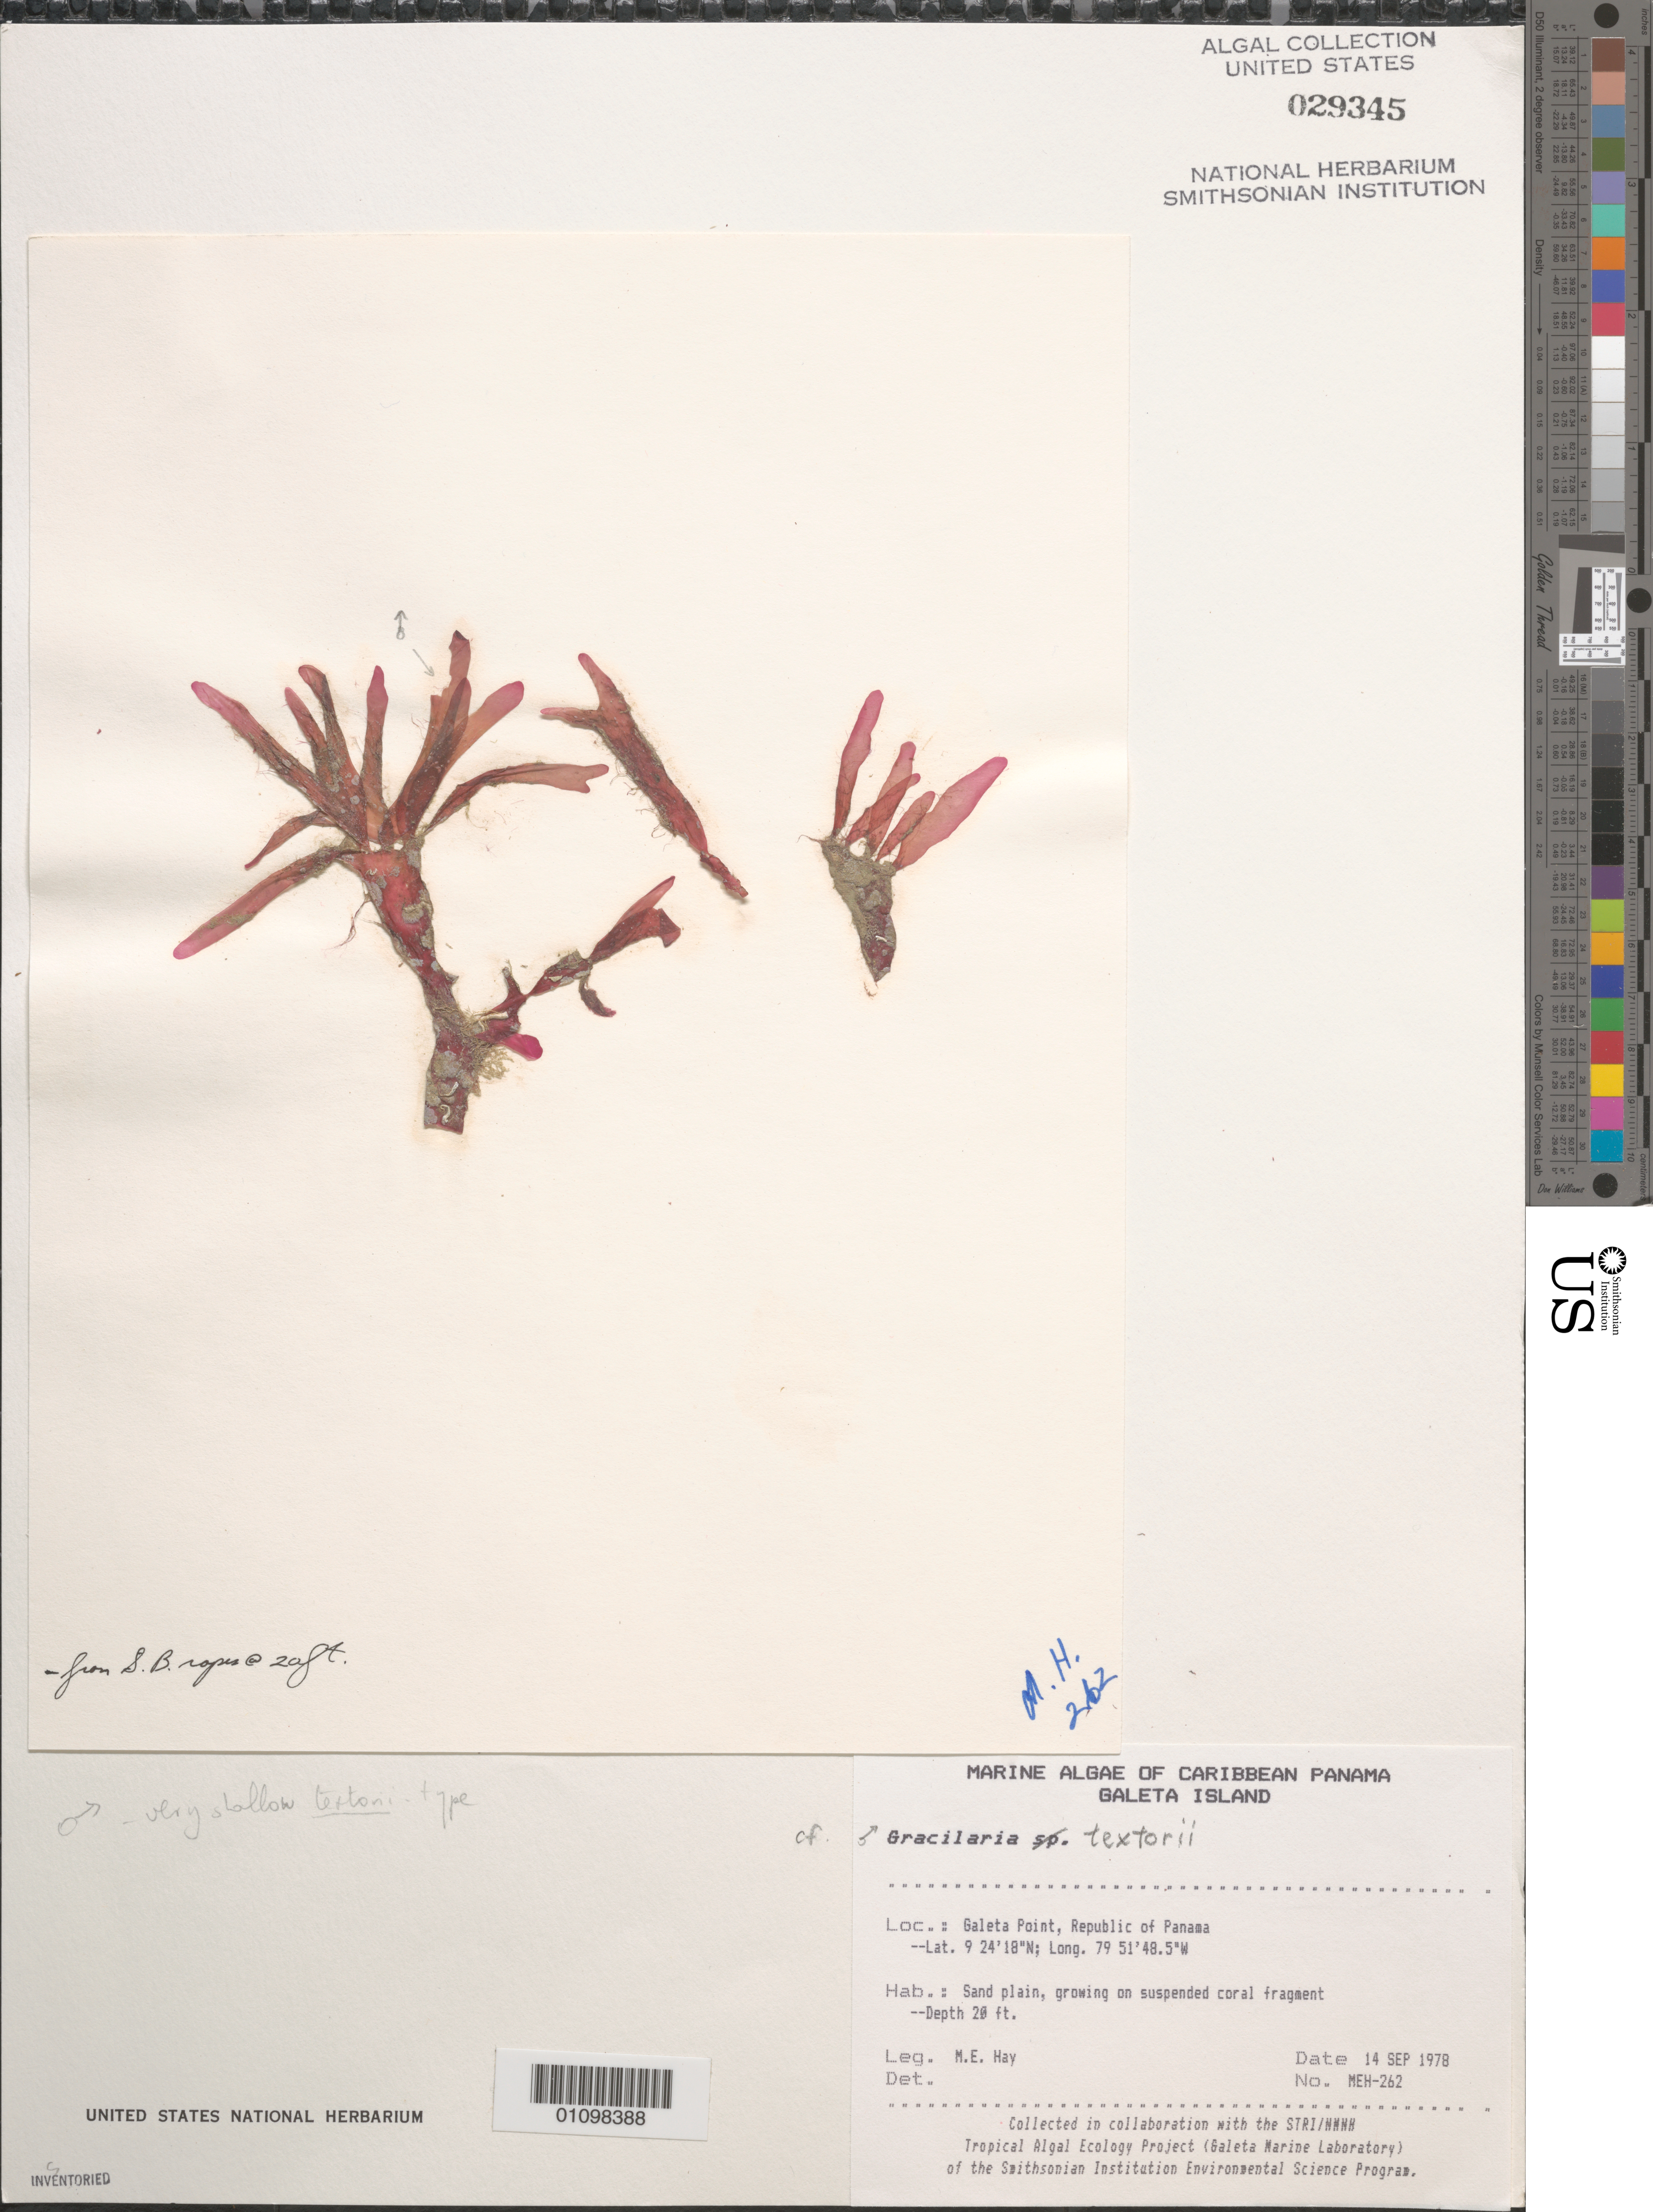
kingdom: Plantae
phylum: Rhodophyta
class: Florideophyceae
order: Gracilariales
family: Gracilariaceae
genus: Gracilaria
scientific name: Gracilaria textorii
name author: (Suringar) De Toni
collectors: M. E. Hay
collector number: MEH-262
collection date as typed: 14 Sep 1978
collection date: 1978-09-14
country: Panama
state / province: Colón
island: Galeta Island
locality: Galeta Point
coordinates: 9 24'18"N, 79 51'48.5"W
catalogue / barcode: US 29345